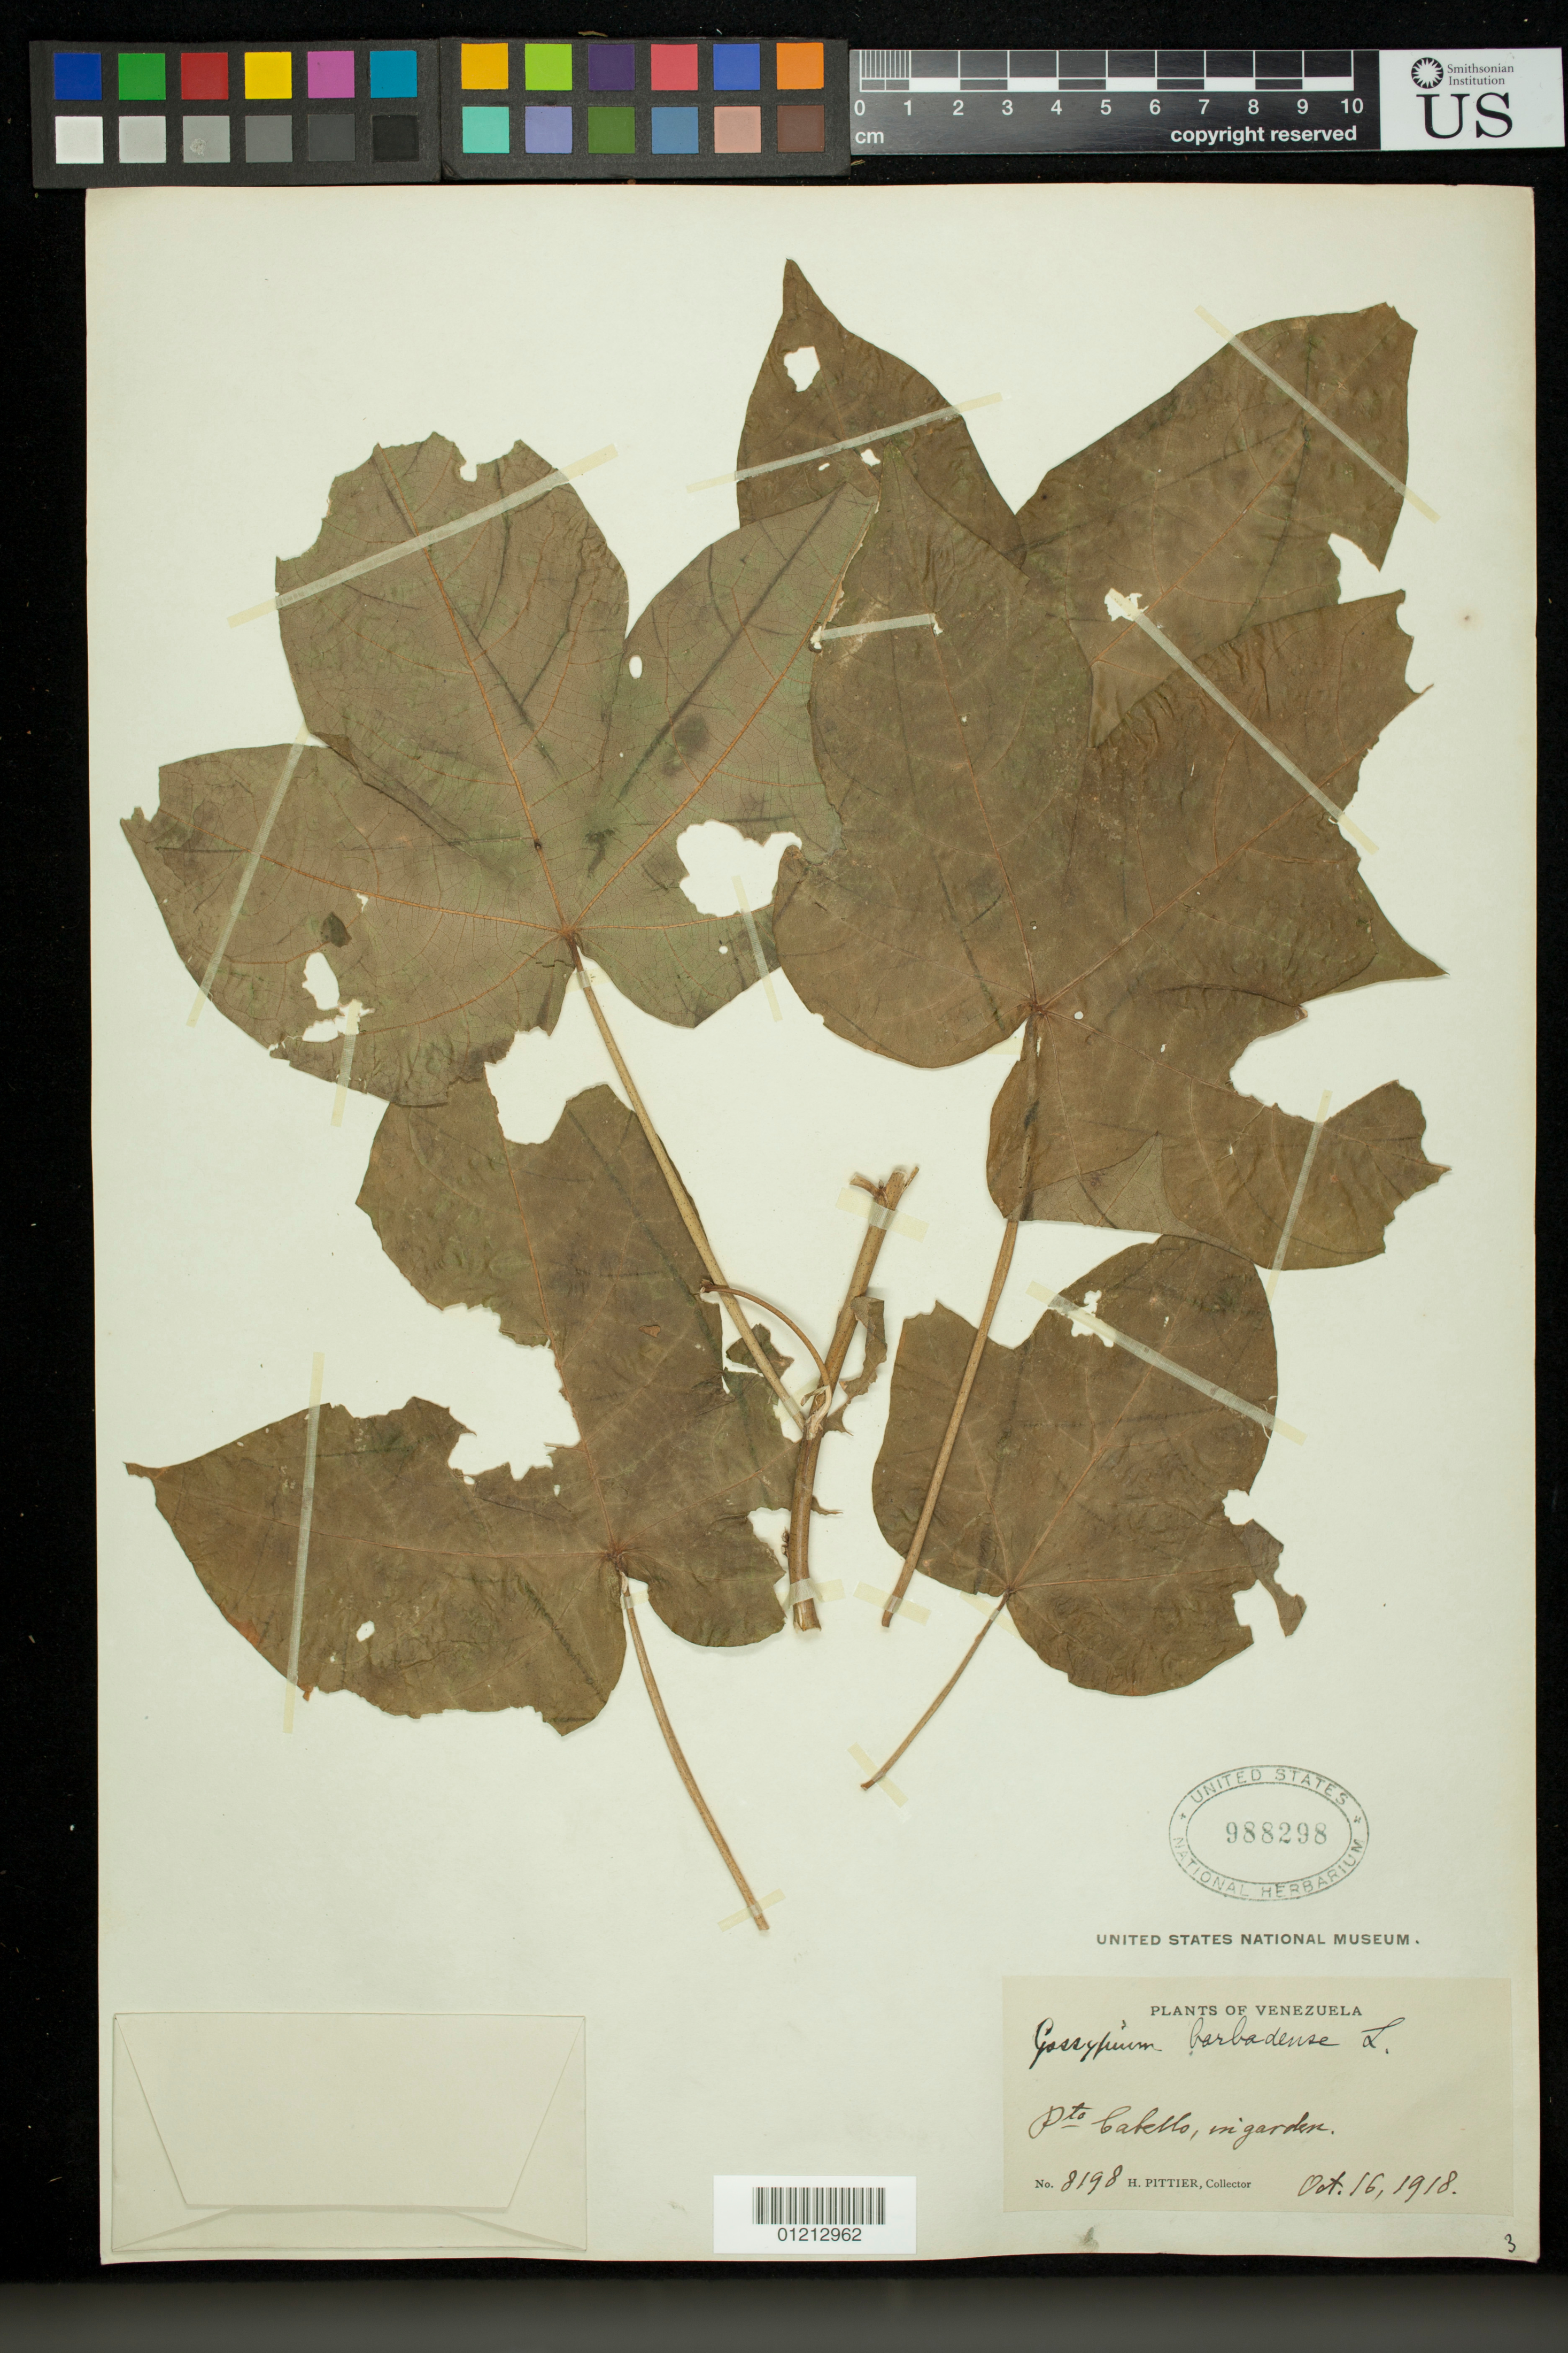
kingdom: Plantae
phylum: Tracheophyta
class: Magnoliopsida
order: Malvales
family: Malvaceae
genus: Gossypium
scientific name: Gossypium barbadense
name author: L.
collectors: H. F. Pittier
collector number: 8198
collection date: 1918-10-16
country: Venezuela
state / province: Carabobo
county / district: Puerto Cabello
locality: in garden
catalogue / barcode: US 988298